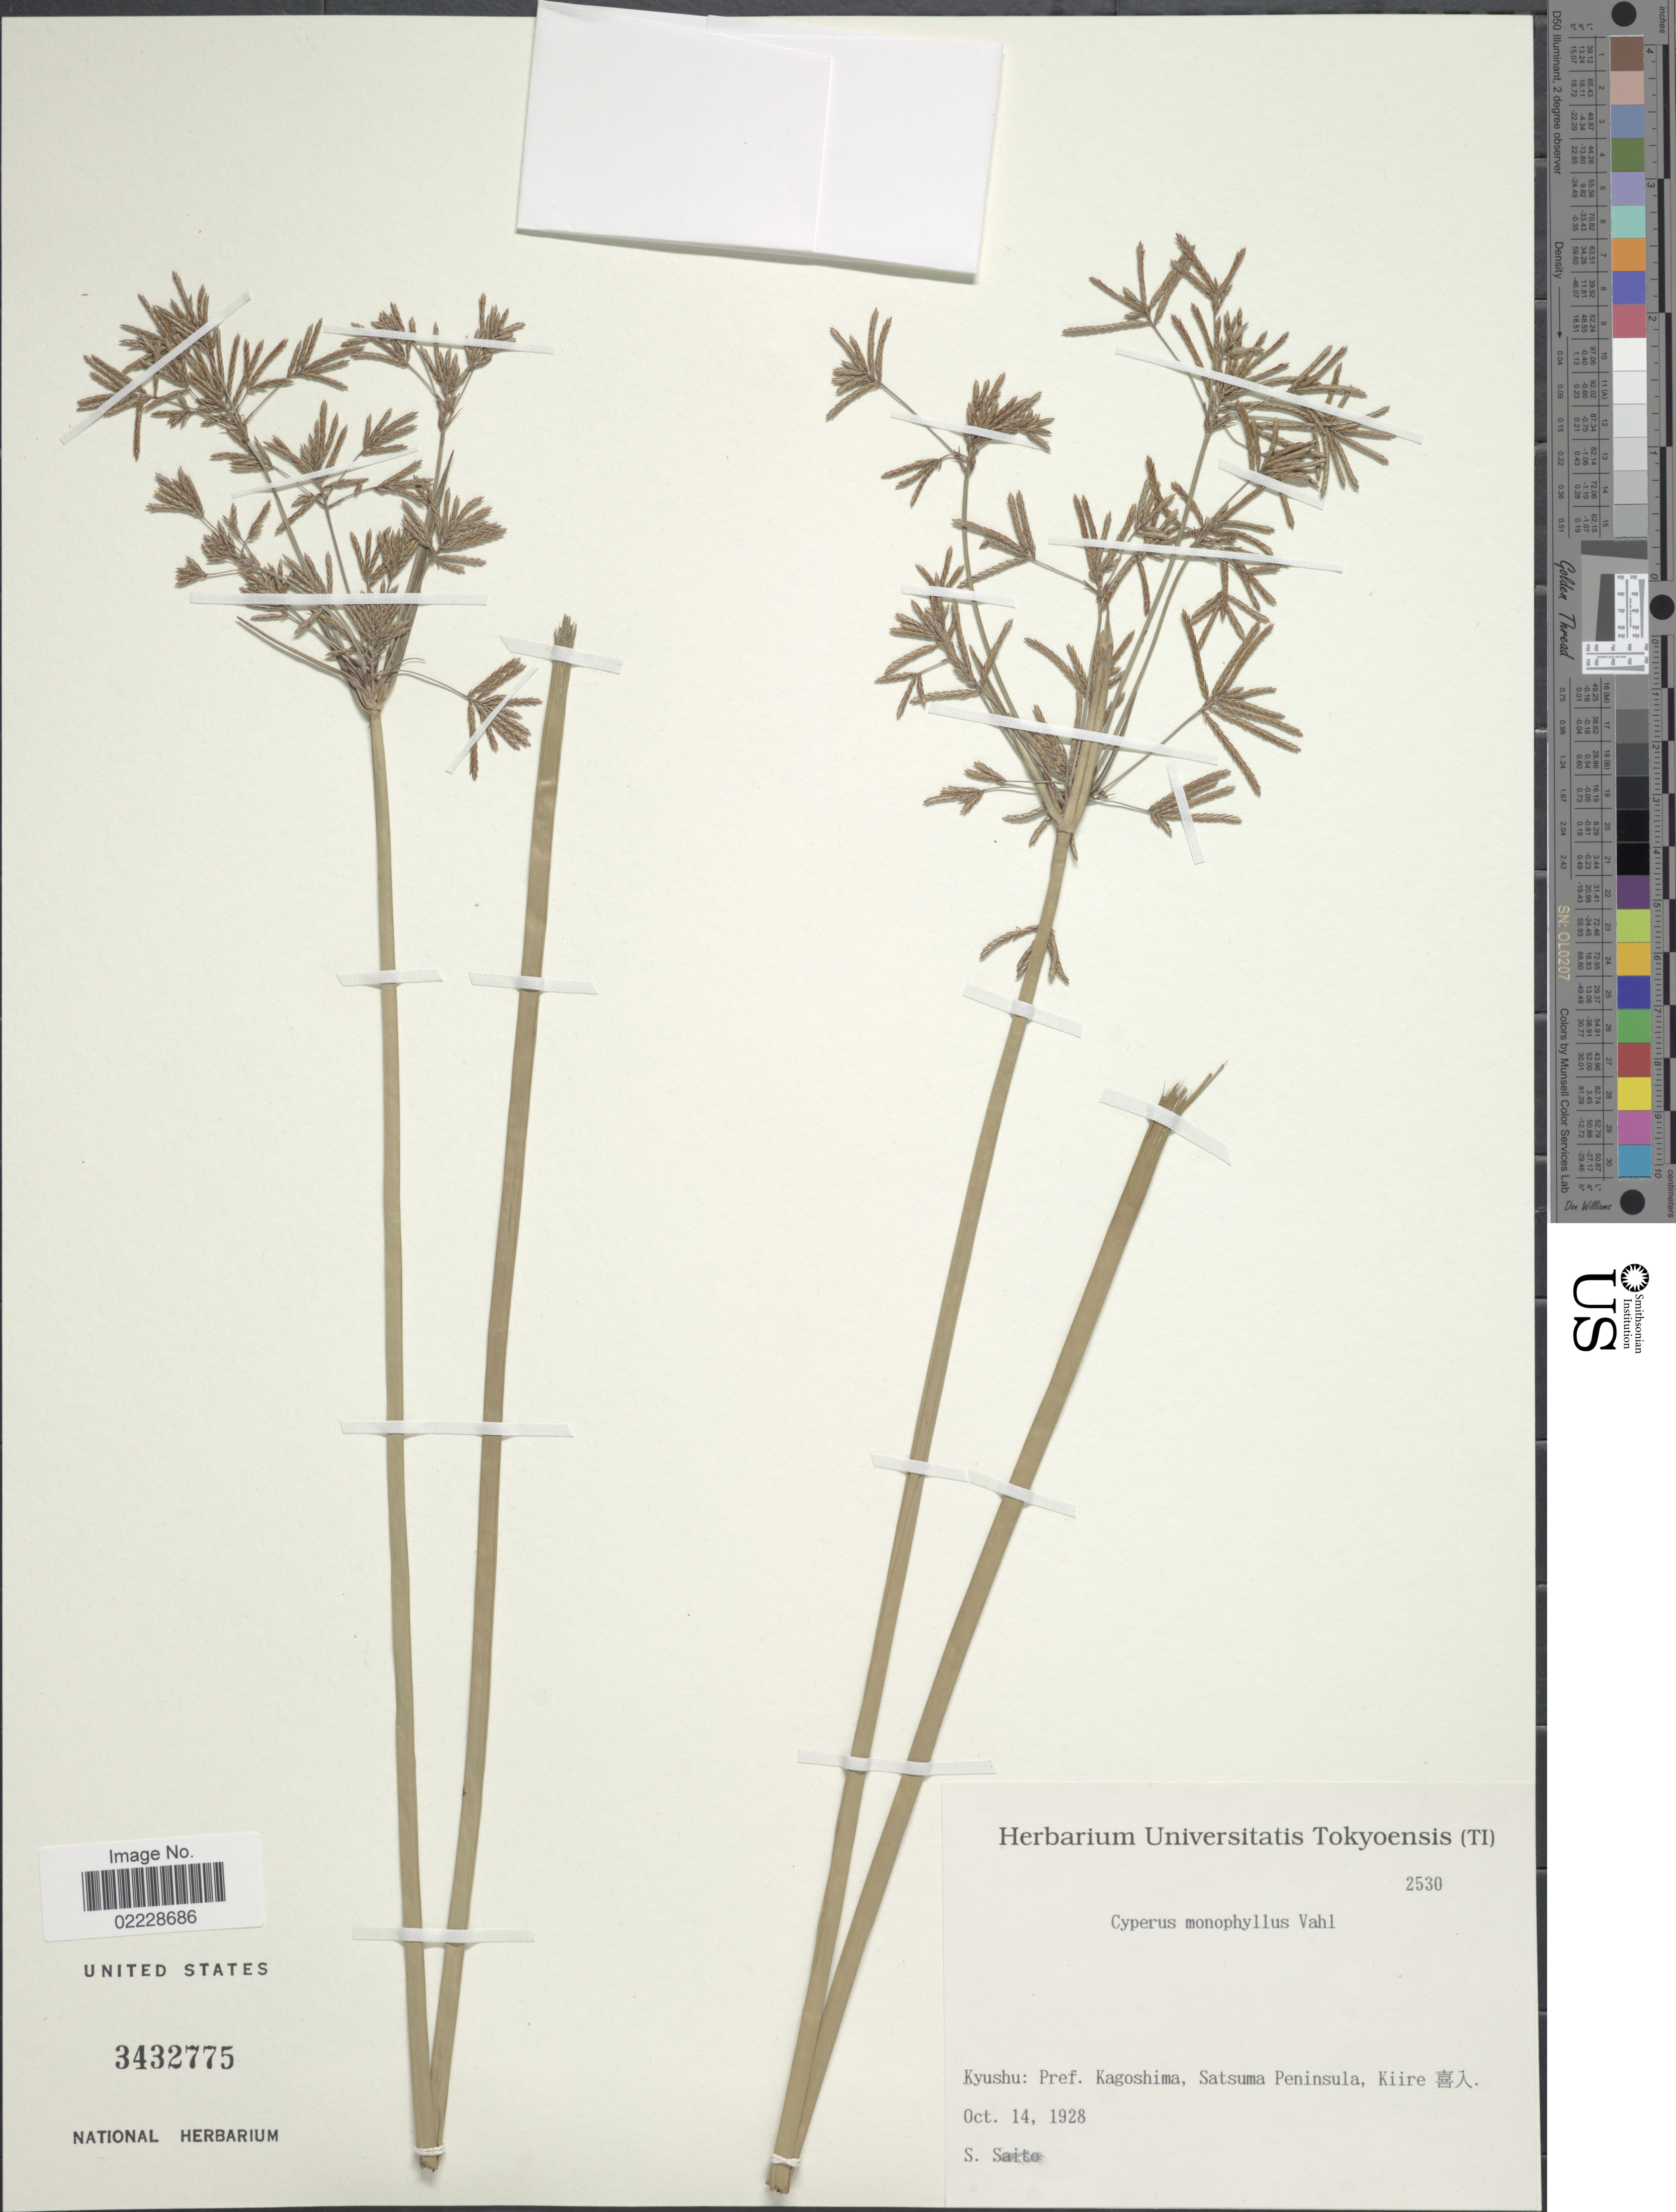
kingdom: Plantae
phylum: Tracheophyta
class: Liliopsida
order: Poales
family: Cyperaceae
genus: Cyperus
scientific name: Cyperus malaccensis subsp. monophyllus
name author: (Vahl) T. Koyama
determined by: Strong, Mark T., (BOT), Smithsonian Institution - National Museum of Natural History (UNITED STATES)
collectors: S. Saito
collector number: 2530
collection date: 1928-10-14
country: Japan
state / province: Kagosima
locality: Kyushu, Satsuma Peninsula, Kiire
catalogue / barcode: US 3432775